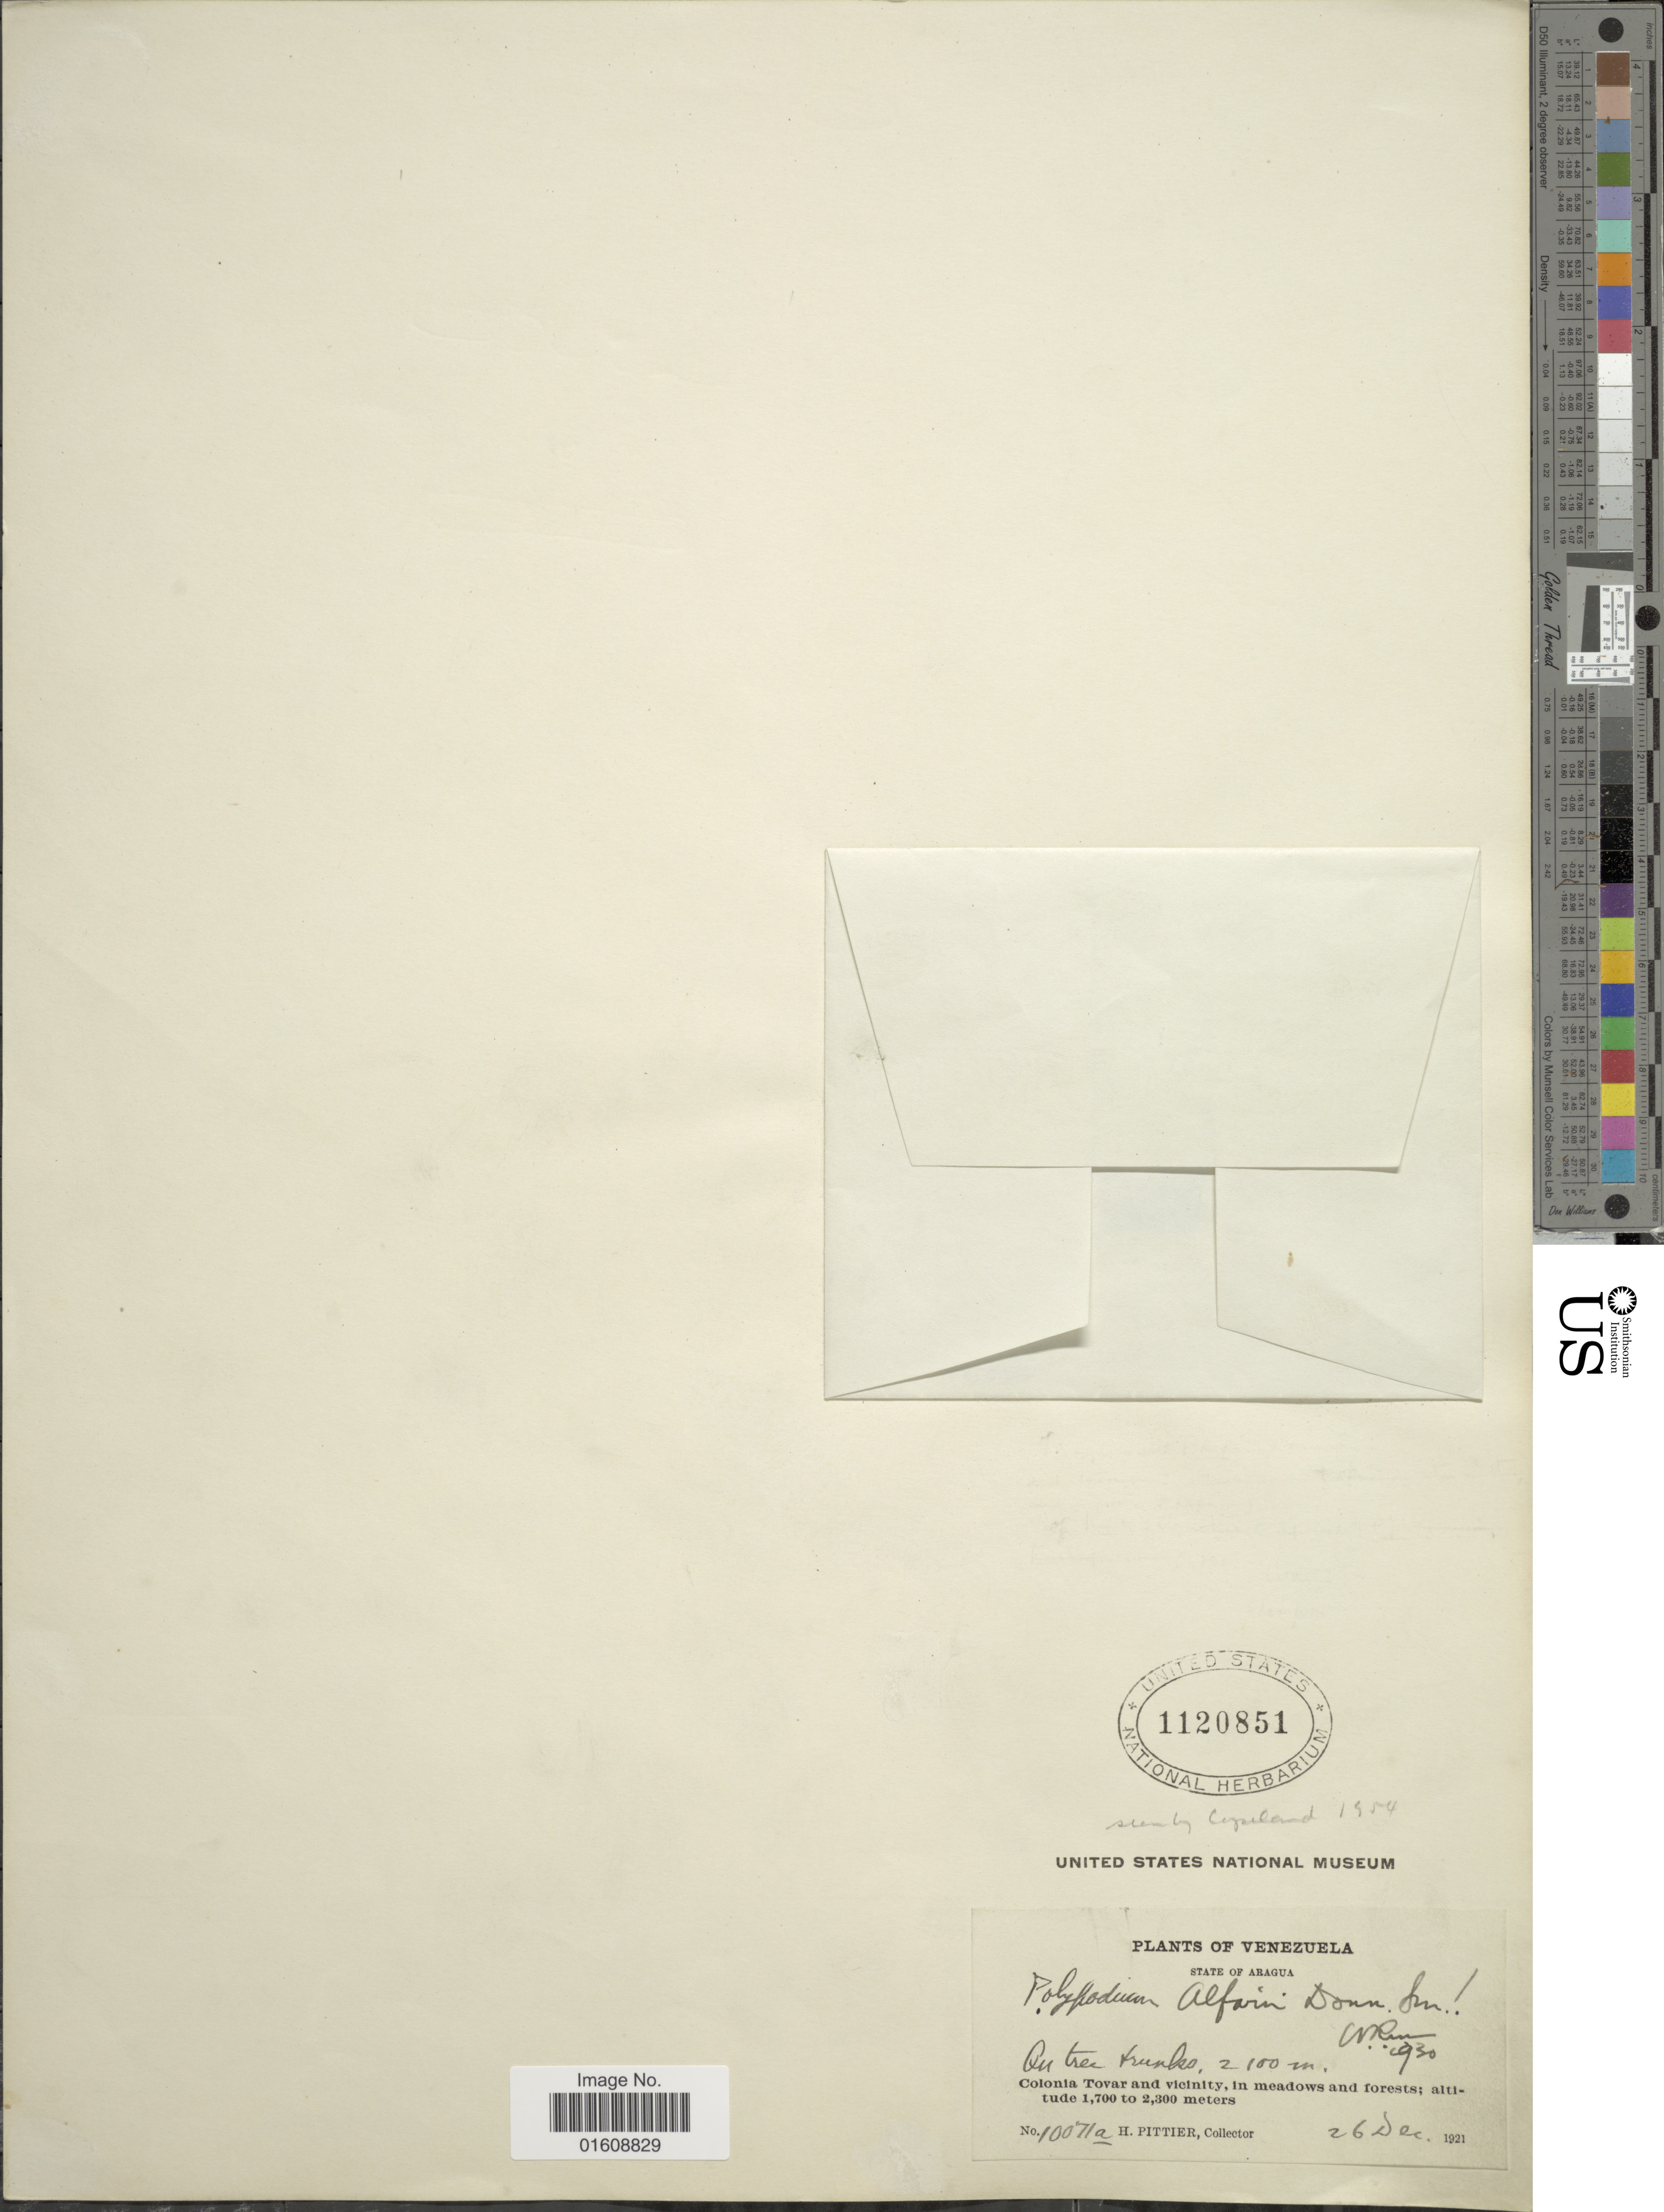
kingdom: Plantae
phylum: Tracheophyta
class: Polypodiopsida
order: Polypodiales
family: Polypodiaceae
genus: Alansmia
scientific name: Alansmia alfaroi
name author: (Donn. Sm.) Moguel & M. Kessler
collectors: H. F. Pittier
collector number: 10071a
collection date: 1921-12-26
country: Venezuela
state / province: Aragua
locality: Colonia Tovar and vicinity, in meadows and forests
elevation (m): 1700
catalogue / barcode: US 1120851